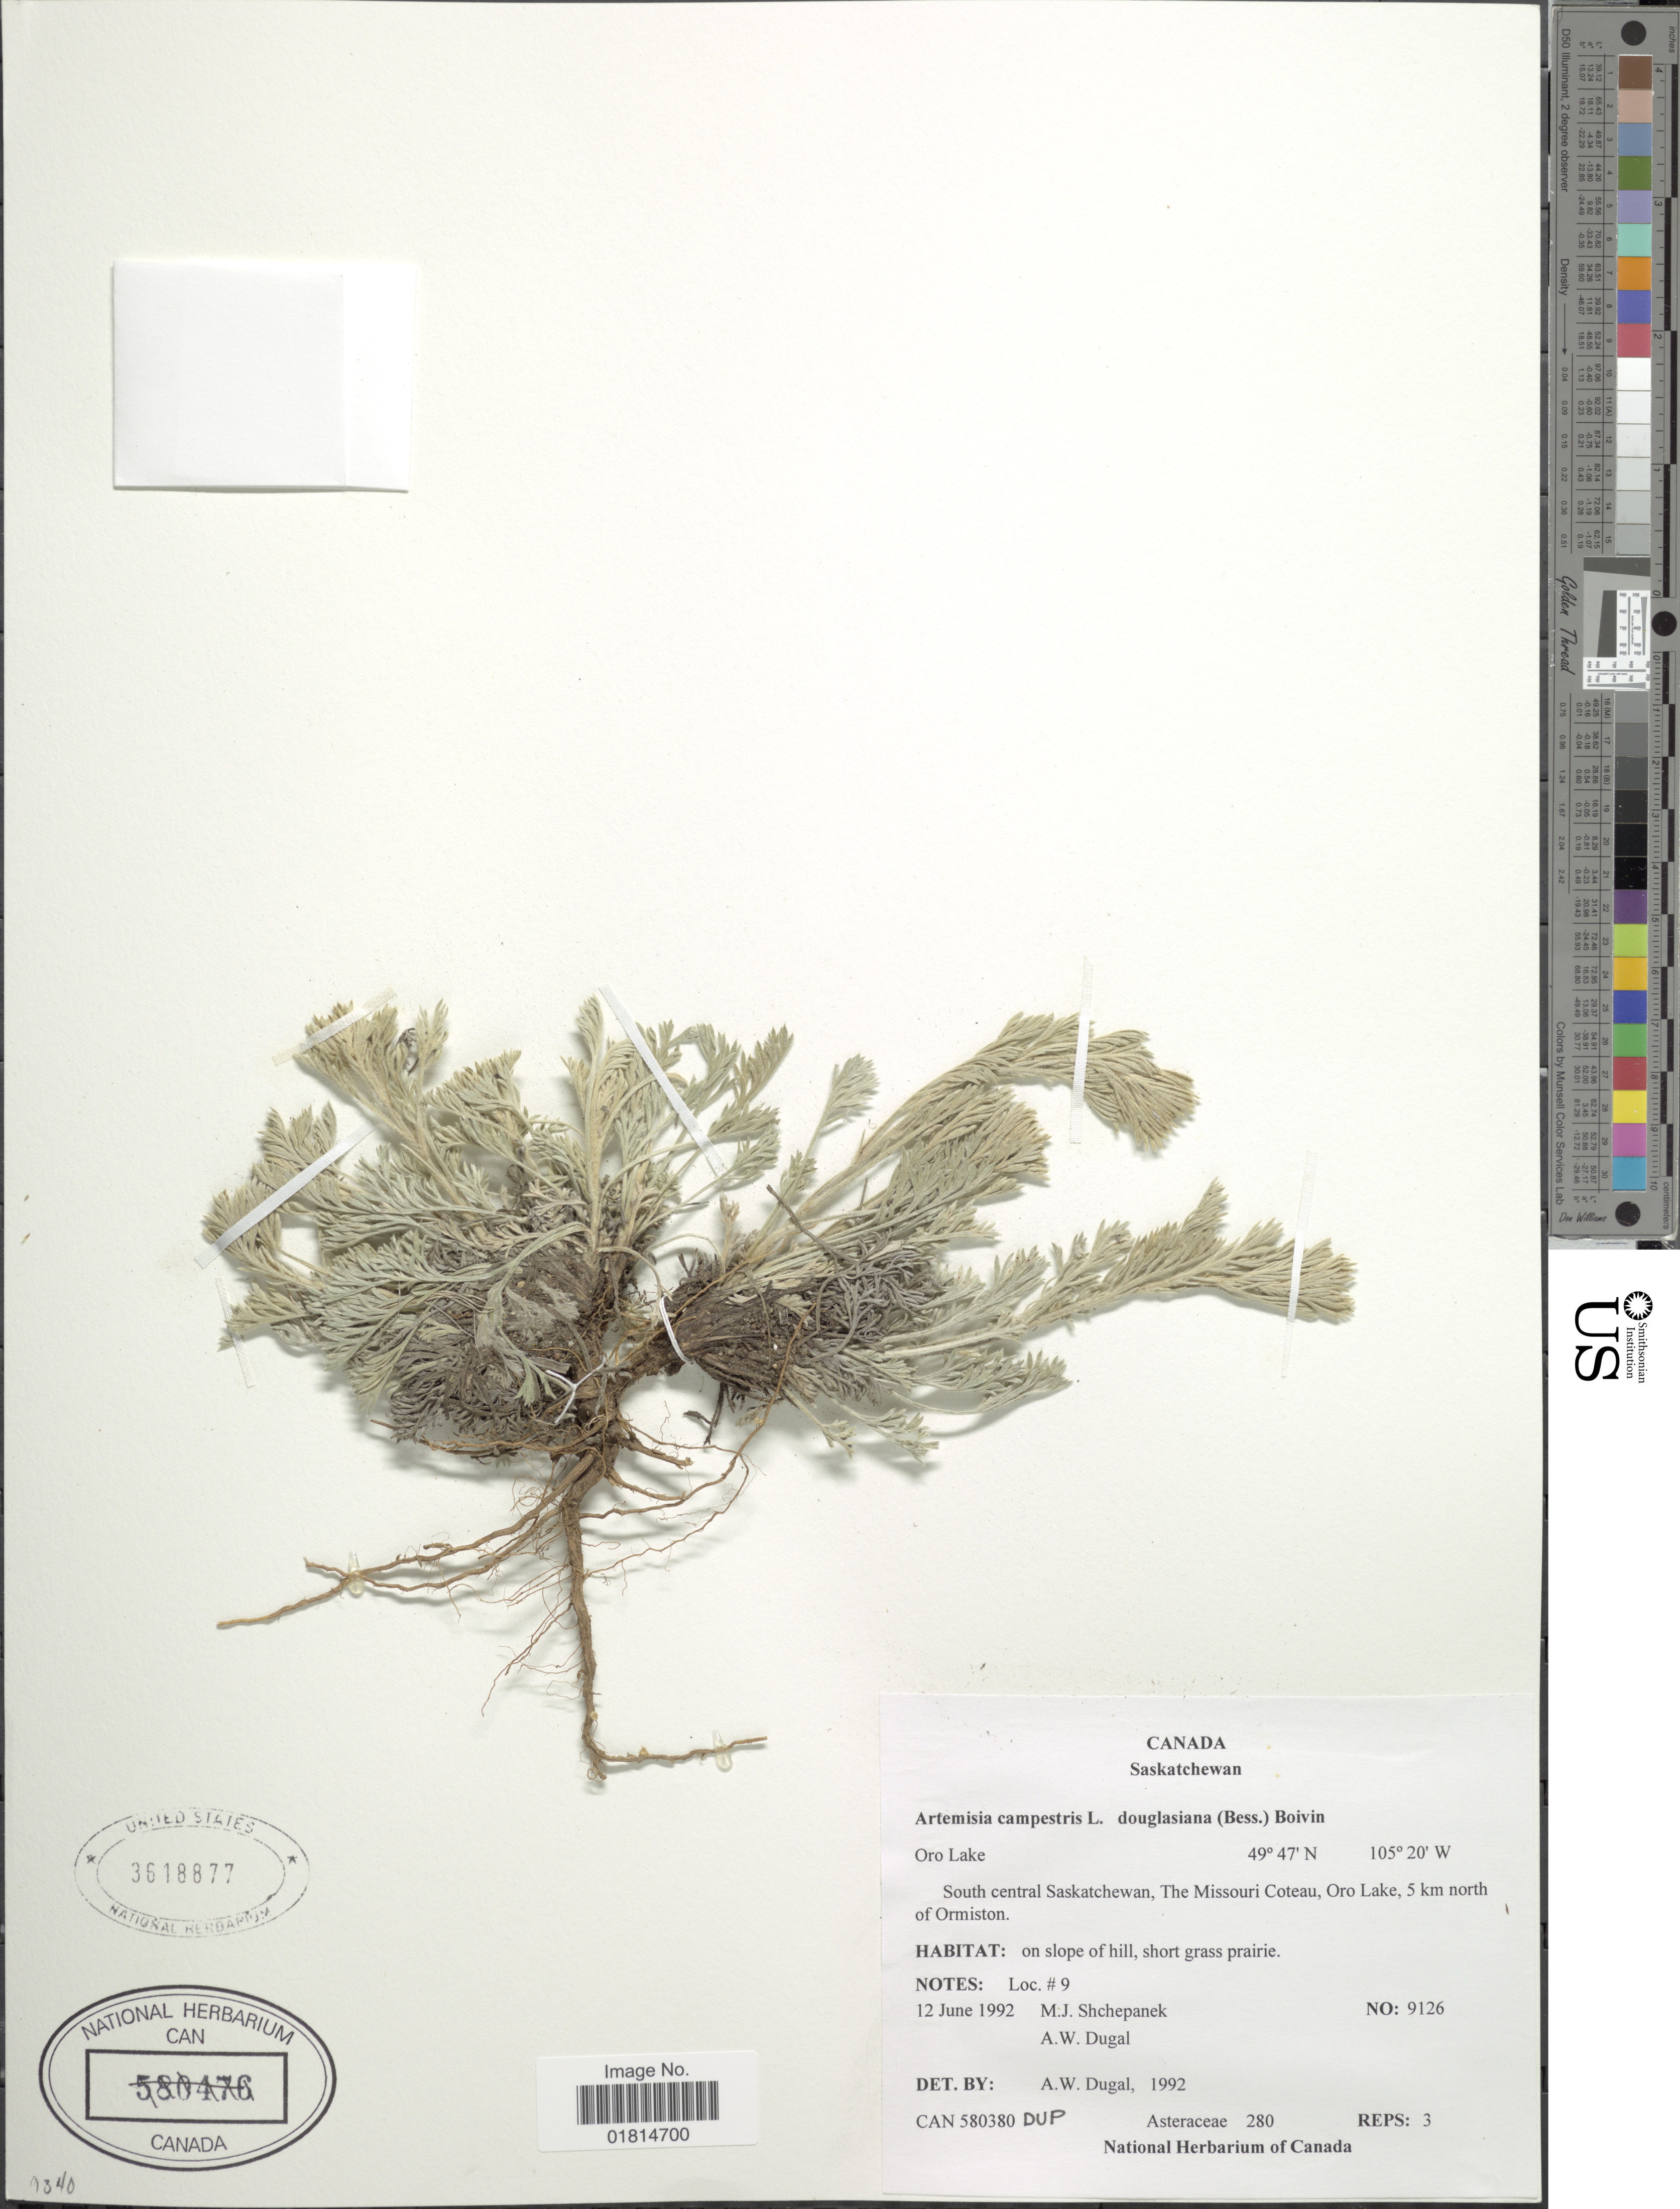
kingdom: Plantae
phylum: Tracheophyta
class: Magnoliopsida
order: Asterales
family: Asteraceae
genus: Artemisia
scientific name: Artemisia campestris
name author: L.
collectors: M. Shchepanek & A. Dugal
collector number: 9126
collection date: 1992-06-12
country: Canada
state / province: Saskatchewan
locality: Oro Lake. South central Saskatchewan, The Missouri Coteau, Oro Lake, 5 km north of Ormiston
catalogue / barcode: US 3618877